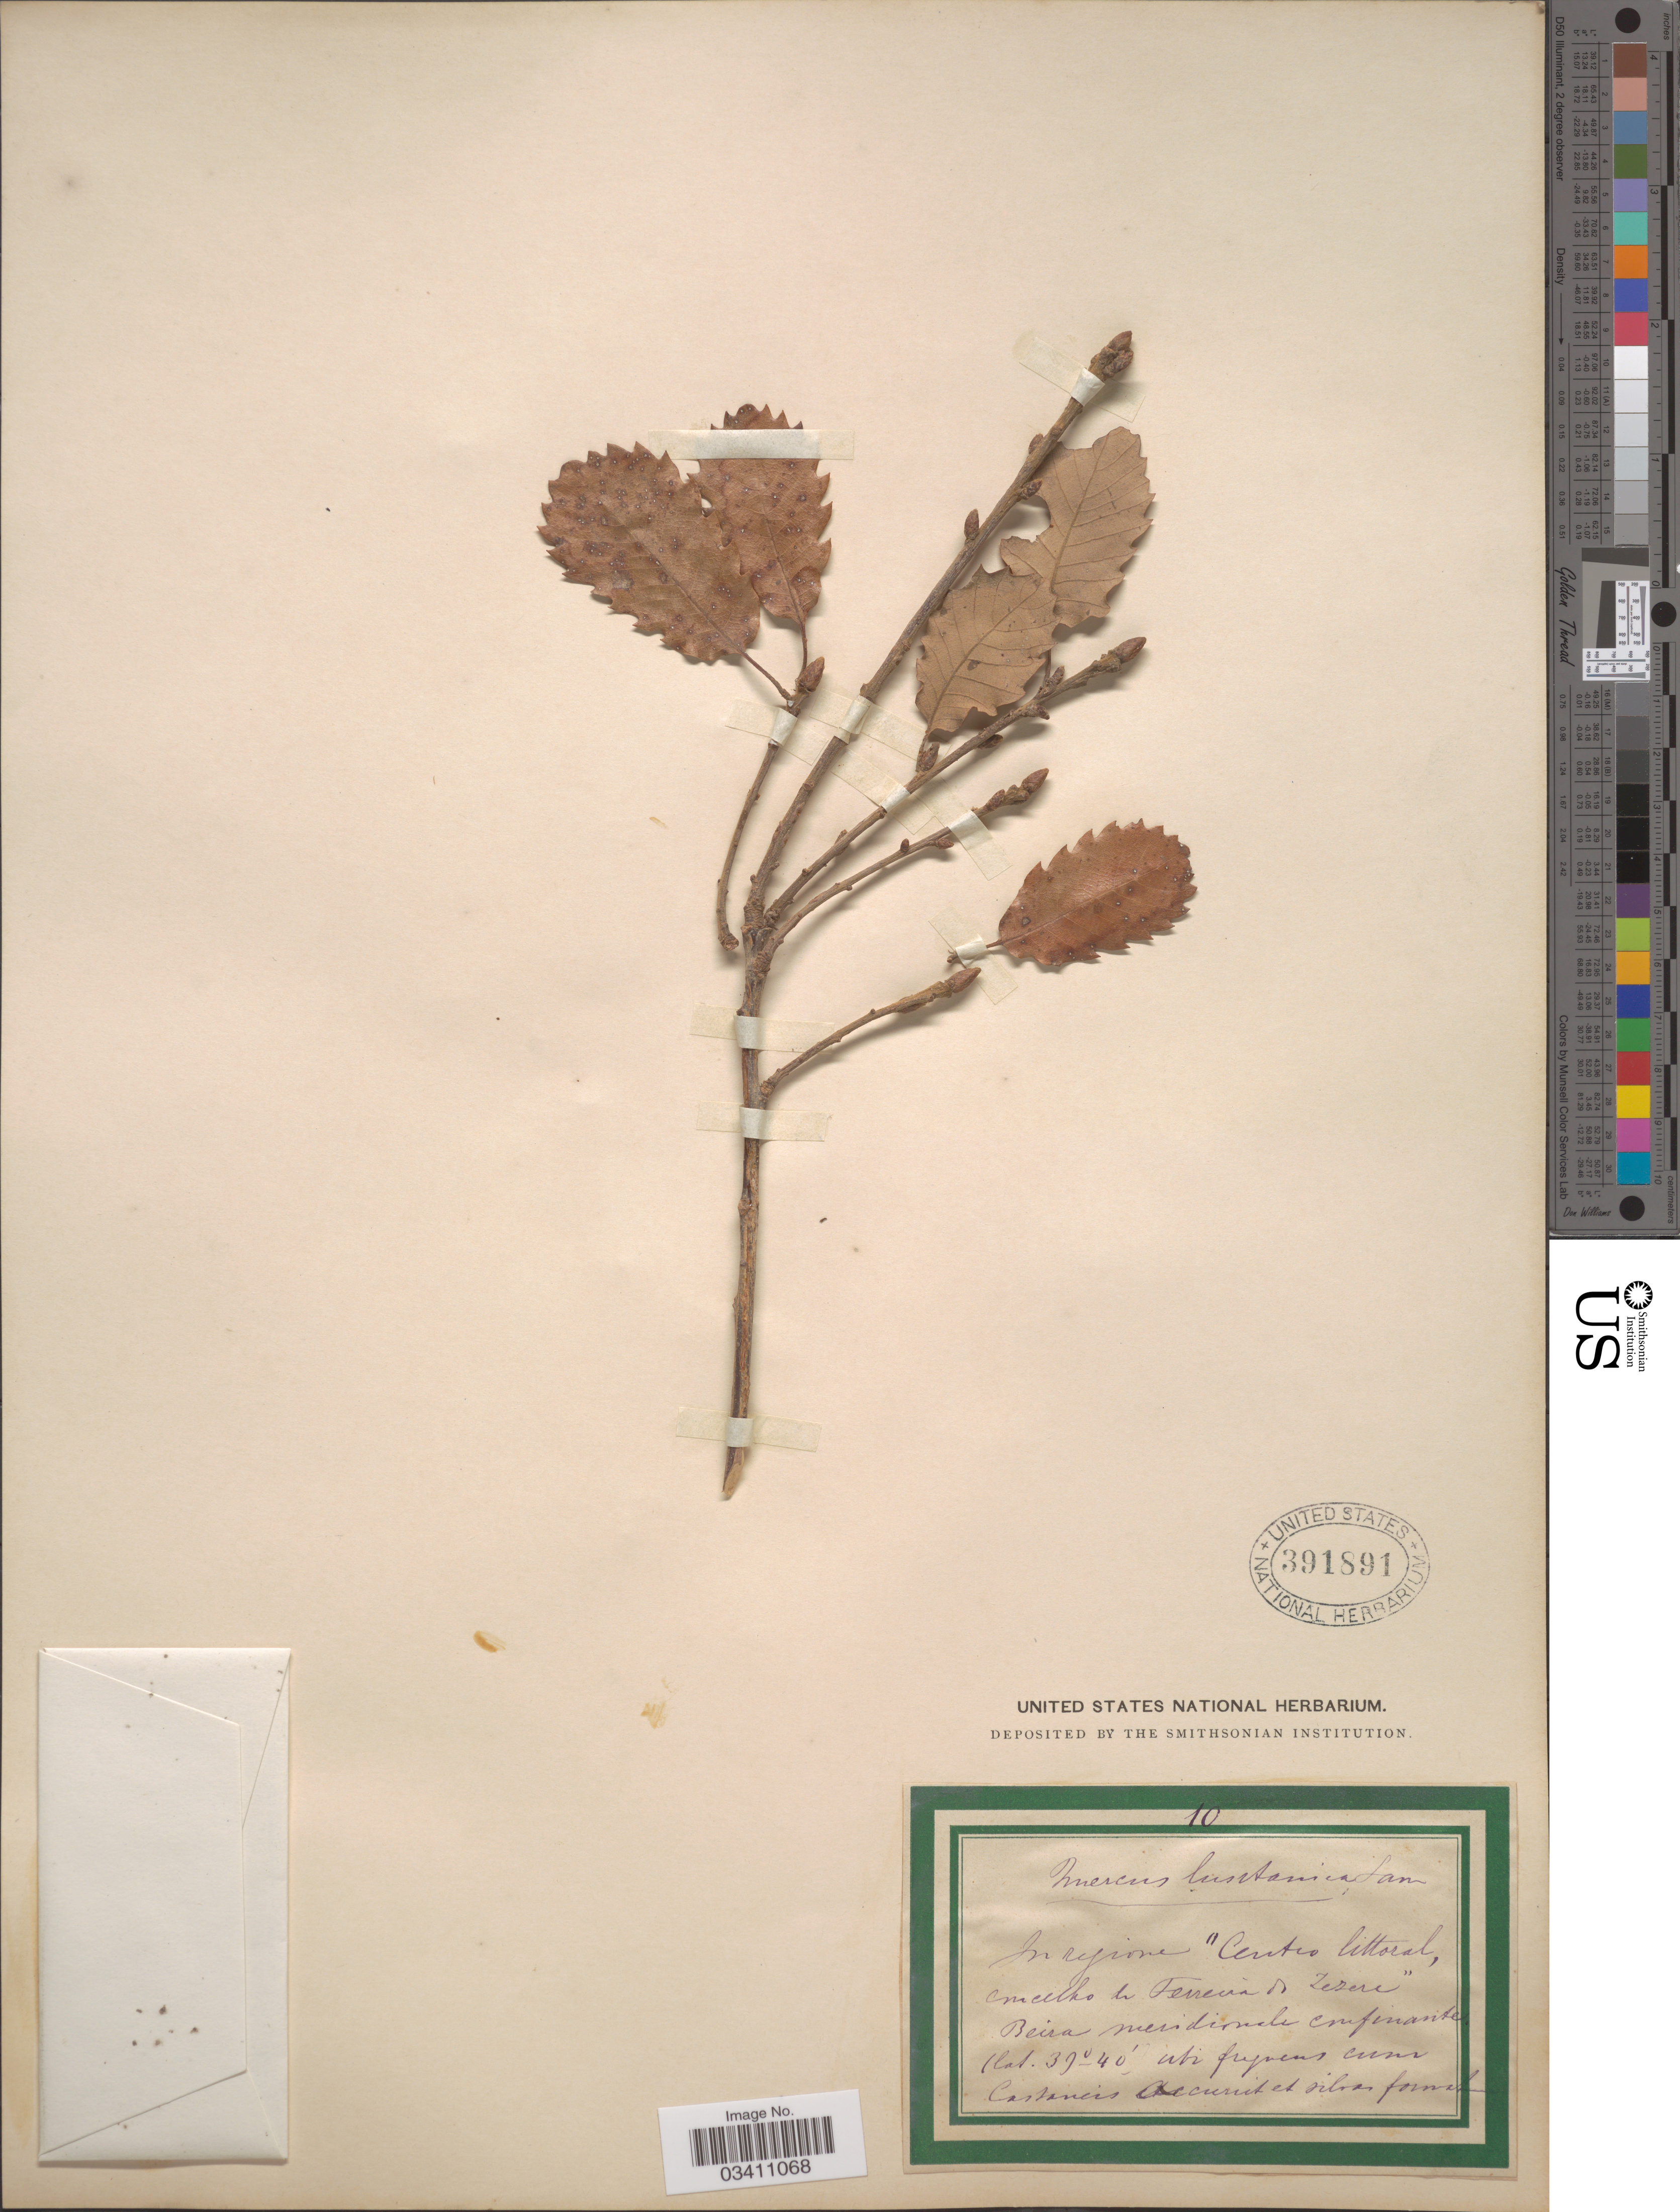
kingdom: Plantae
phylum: Tracheophyta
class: Magnoliopsida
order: Fagales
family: Fagaceae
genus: Quercus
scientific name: Quercus lusitanica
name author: Lam.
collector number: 10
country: Portugal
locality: In regione "Centro littoral, cmelko de Ferriera di Zerere" Beira meridionale cmfinante ubi frequens cum Castancis currit et silvas formale. [interpreted]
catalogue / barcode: US 391891